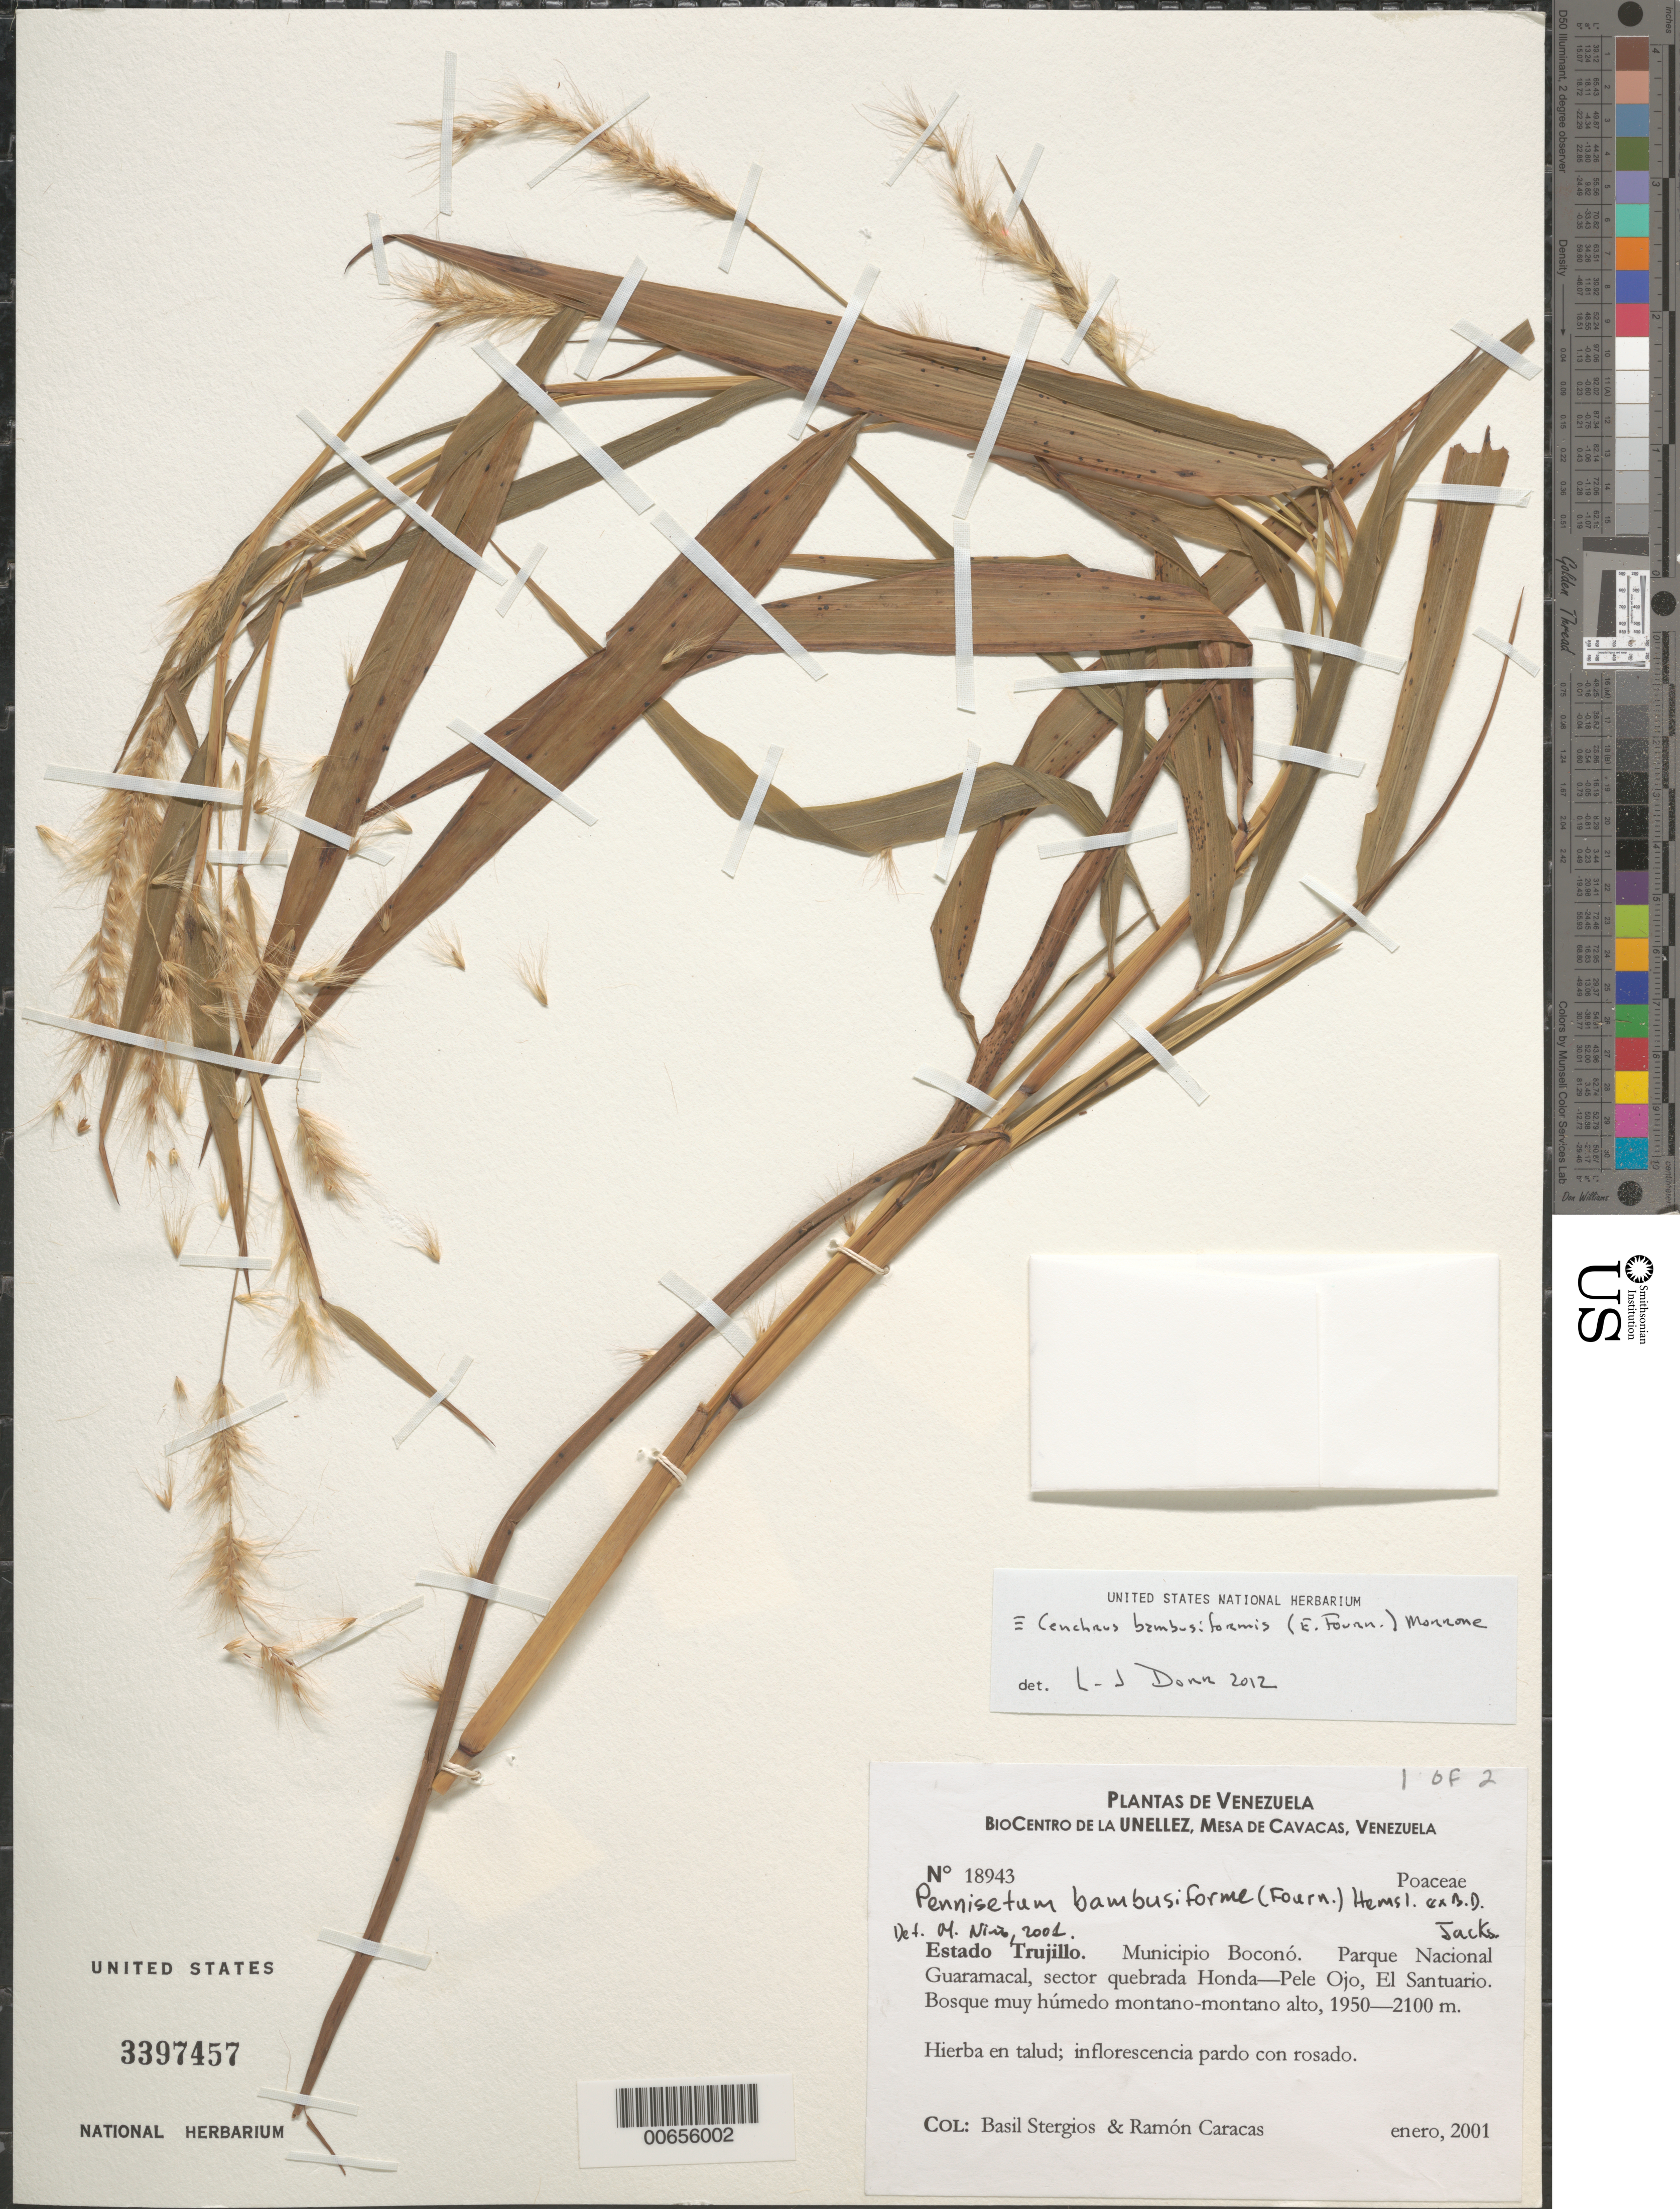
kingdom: Plantae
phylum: Tracheophyta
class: Liliopsida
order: Poales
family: Poaceae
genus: Cenchrus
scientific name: Cenchrus bambusiformis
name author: (E. Fourn.) Morrone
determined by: Dorr, L. J., (BOT), Smithsonian Institution - National Museum of Natural History (UNITED STATES)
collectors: B. G. Stergios & R. Caracas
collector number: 18943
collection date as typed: Jan 2001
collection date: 2001-01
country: Venezuela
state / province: Trujillo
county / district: Boconó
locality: Parque Nacional Guaramacal, sector quebrada Honda-Pele Ojo, El Santuario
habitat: Bosque muy húmedo montano-montano alto.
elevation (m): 1950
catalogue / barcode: US 3397457